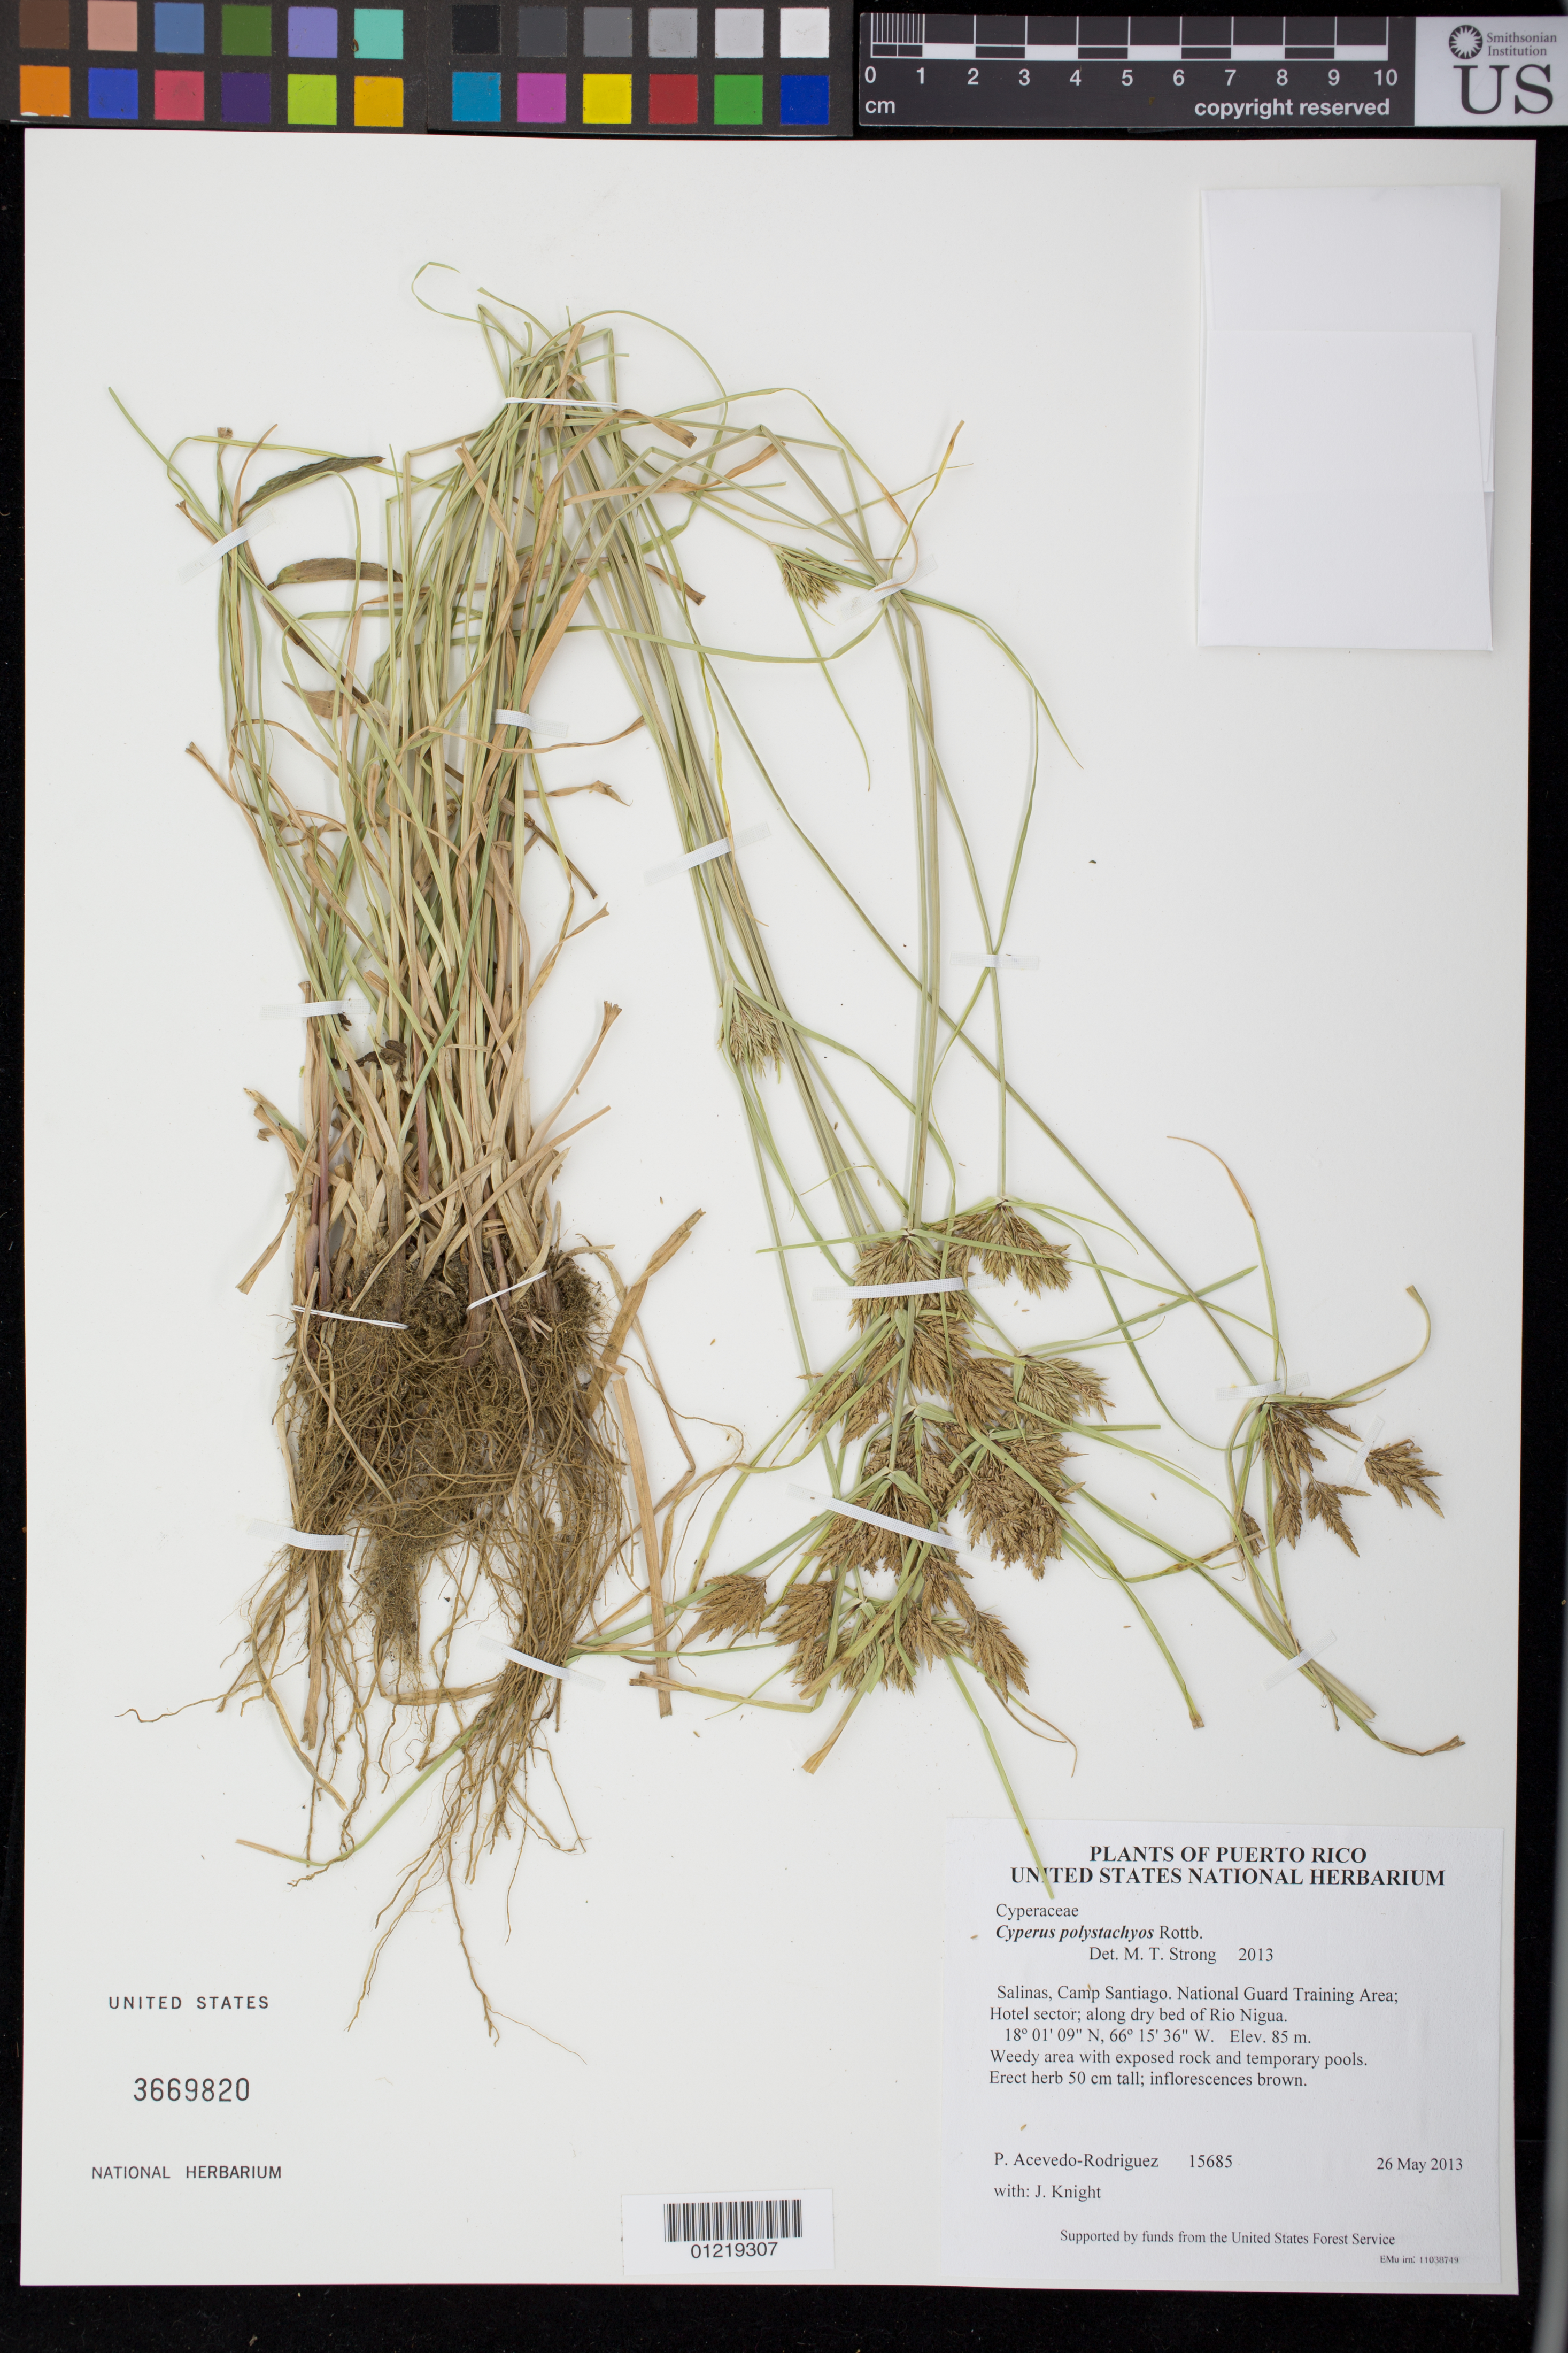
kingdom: Plantae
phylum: Tracheophyta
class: Liliopsida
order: Poales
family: Cyperaceae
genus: Cyperus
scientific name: Cyperus polystachyos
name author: Rottb.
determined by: Strong, M. T., (US), Smithsonian Institution - National Museum of Natural History (UNITED STATES)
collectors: P. Acevedo-Rodr. & J. Knight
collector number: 15685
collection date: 2013-05-26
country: Puerto Rico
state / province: Salinas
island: Puerto Rico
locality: Camp Santiago. National Guard Training Area; Hotel sector; along dry bed of Rio Nigua.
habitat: Weedy area with exposed rock and temporary pools.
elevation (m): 85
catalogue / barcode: US 3669820